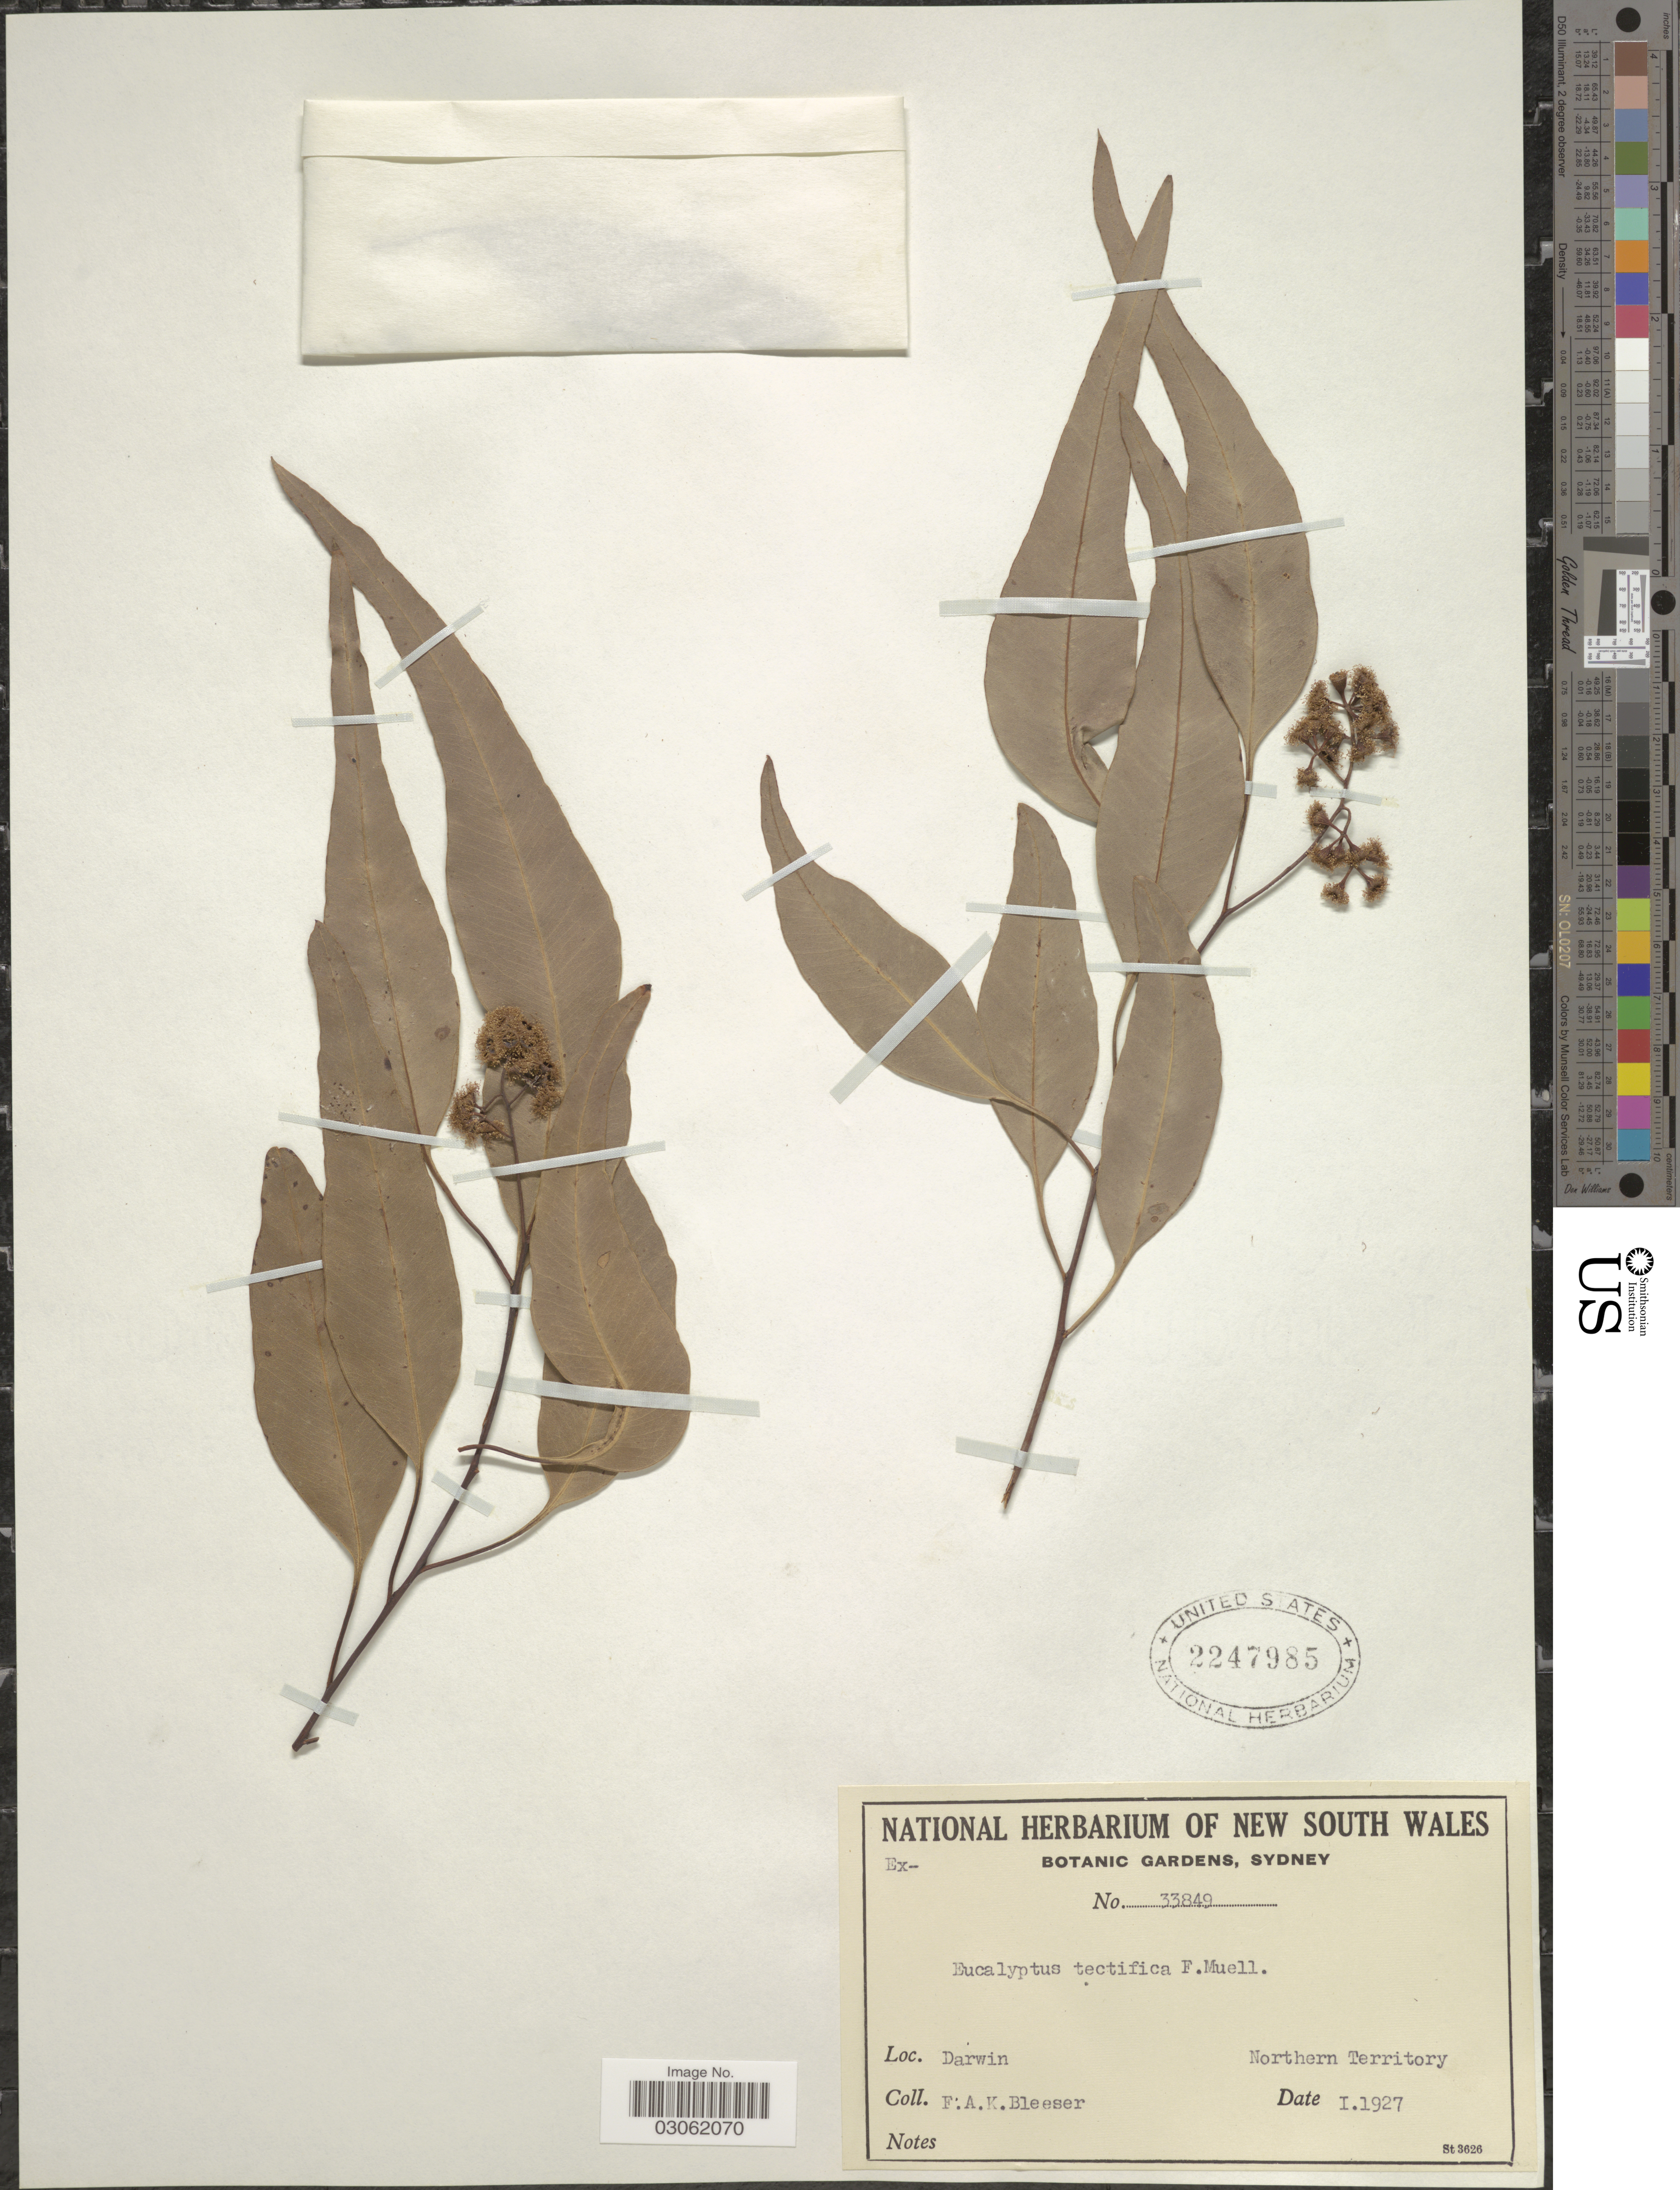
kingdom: Plantae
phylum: Tracheophyta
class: Magnoliopsida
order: Myrtales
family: Myrtaceae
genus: Eucalyptus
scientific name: Eucalyptus tectifica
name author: F. Muell.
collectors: F. Bleeser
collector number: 33849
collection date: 1927-01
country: Australia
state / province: Northern Territory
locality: Darwin.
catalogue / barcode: US 2247985